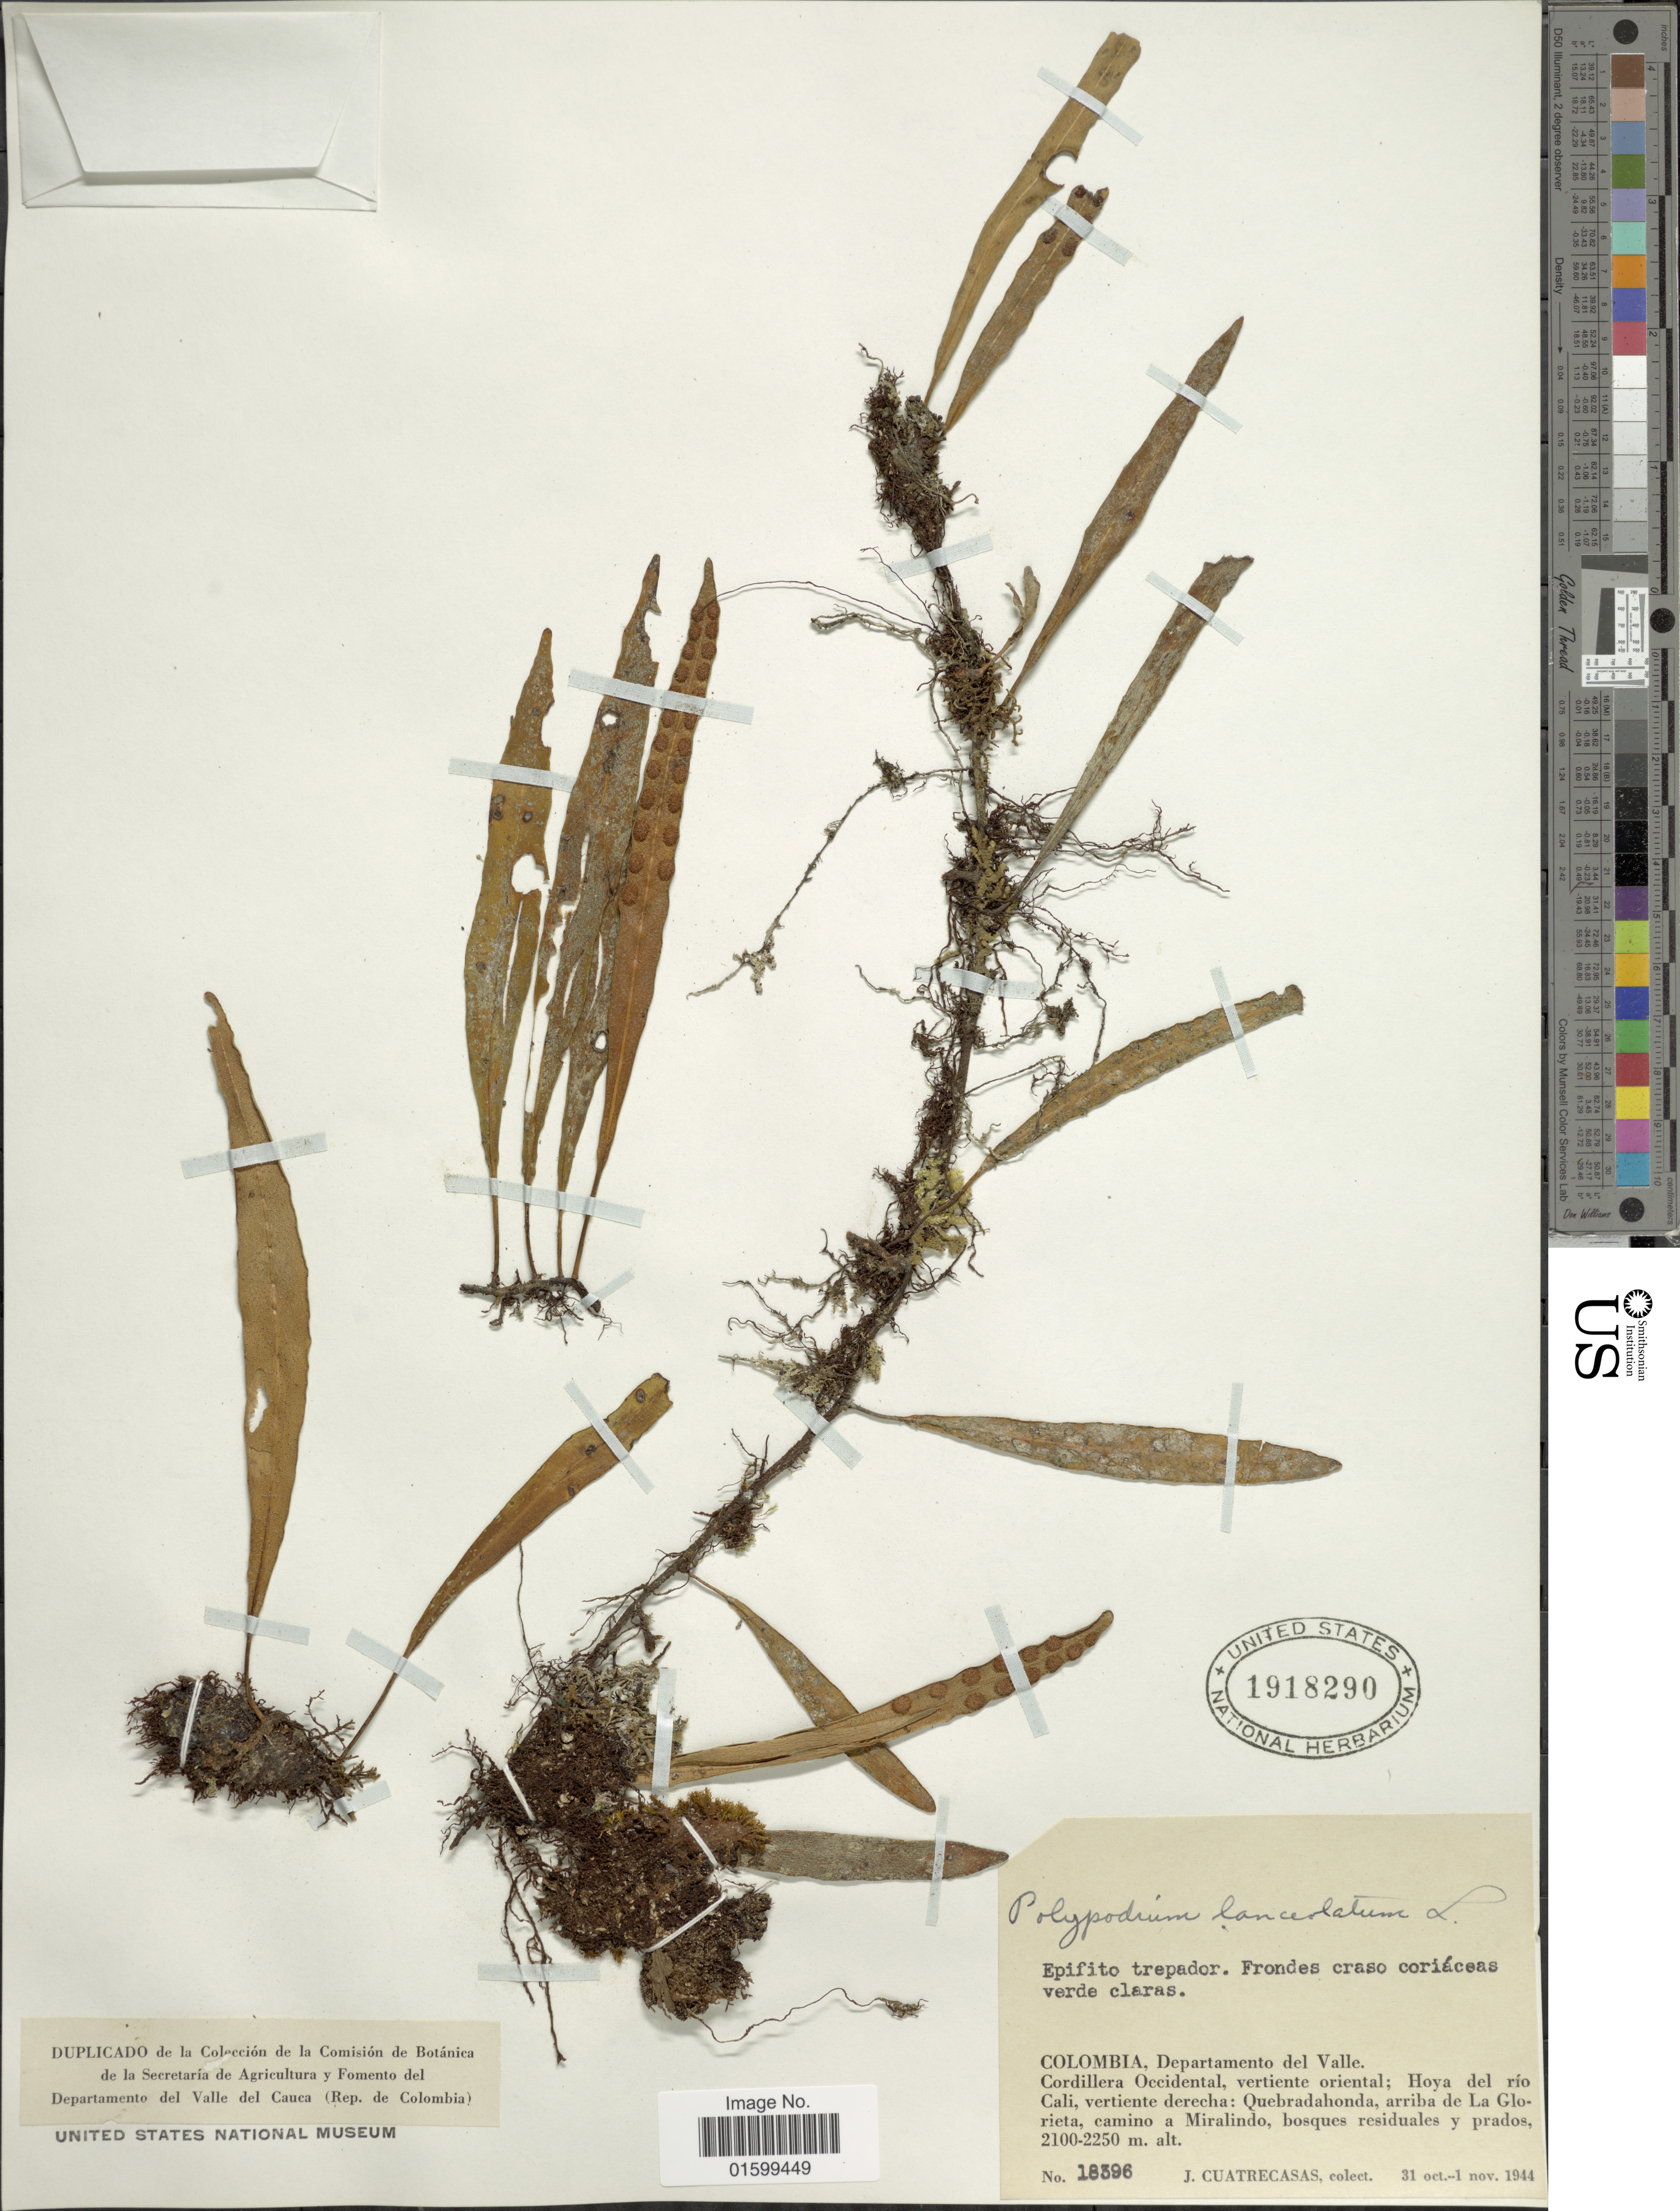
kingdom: Plantae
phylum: Tracheophyta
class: Polypodiopsida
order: Polypodiales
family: Polypodiaceae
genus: Pleopeltis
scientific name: Pleopeltis macrocarpa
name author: (Bory ex Willd.) Kaulf.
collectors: J. Cuatrecasas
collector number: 18396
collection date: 1944-10-31/1944-11-01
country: Colombia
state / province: Valle del Cauca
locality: Departamento del Valle, Cordillera Occidental, vertiente oriental; Hoya del río Cali, vertiente derecha: Quebradahonda, arriba de La Glorieta, camino a Miralindo, bosques residuales y prados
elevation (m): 2100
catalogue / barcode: US 1918290